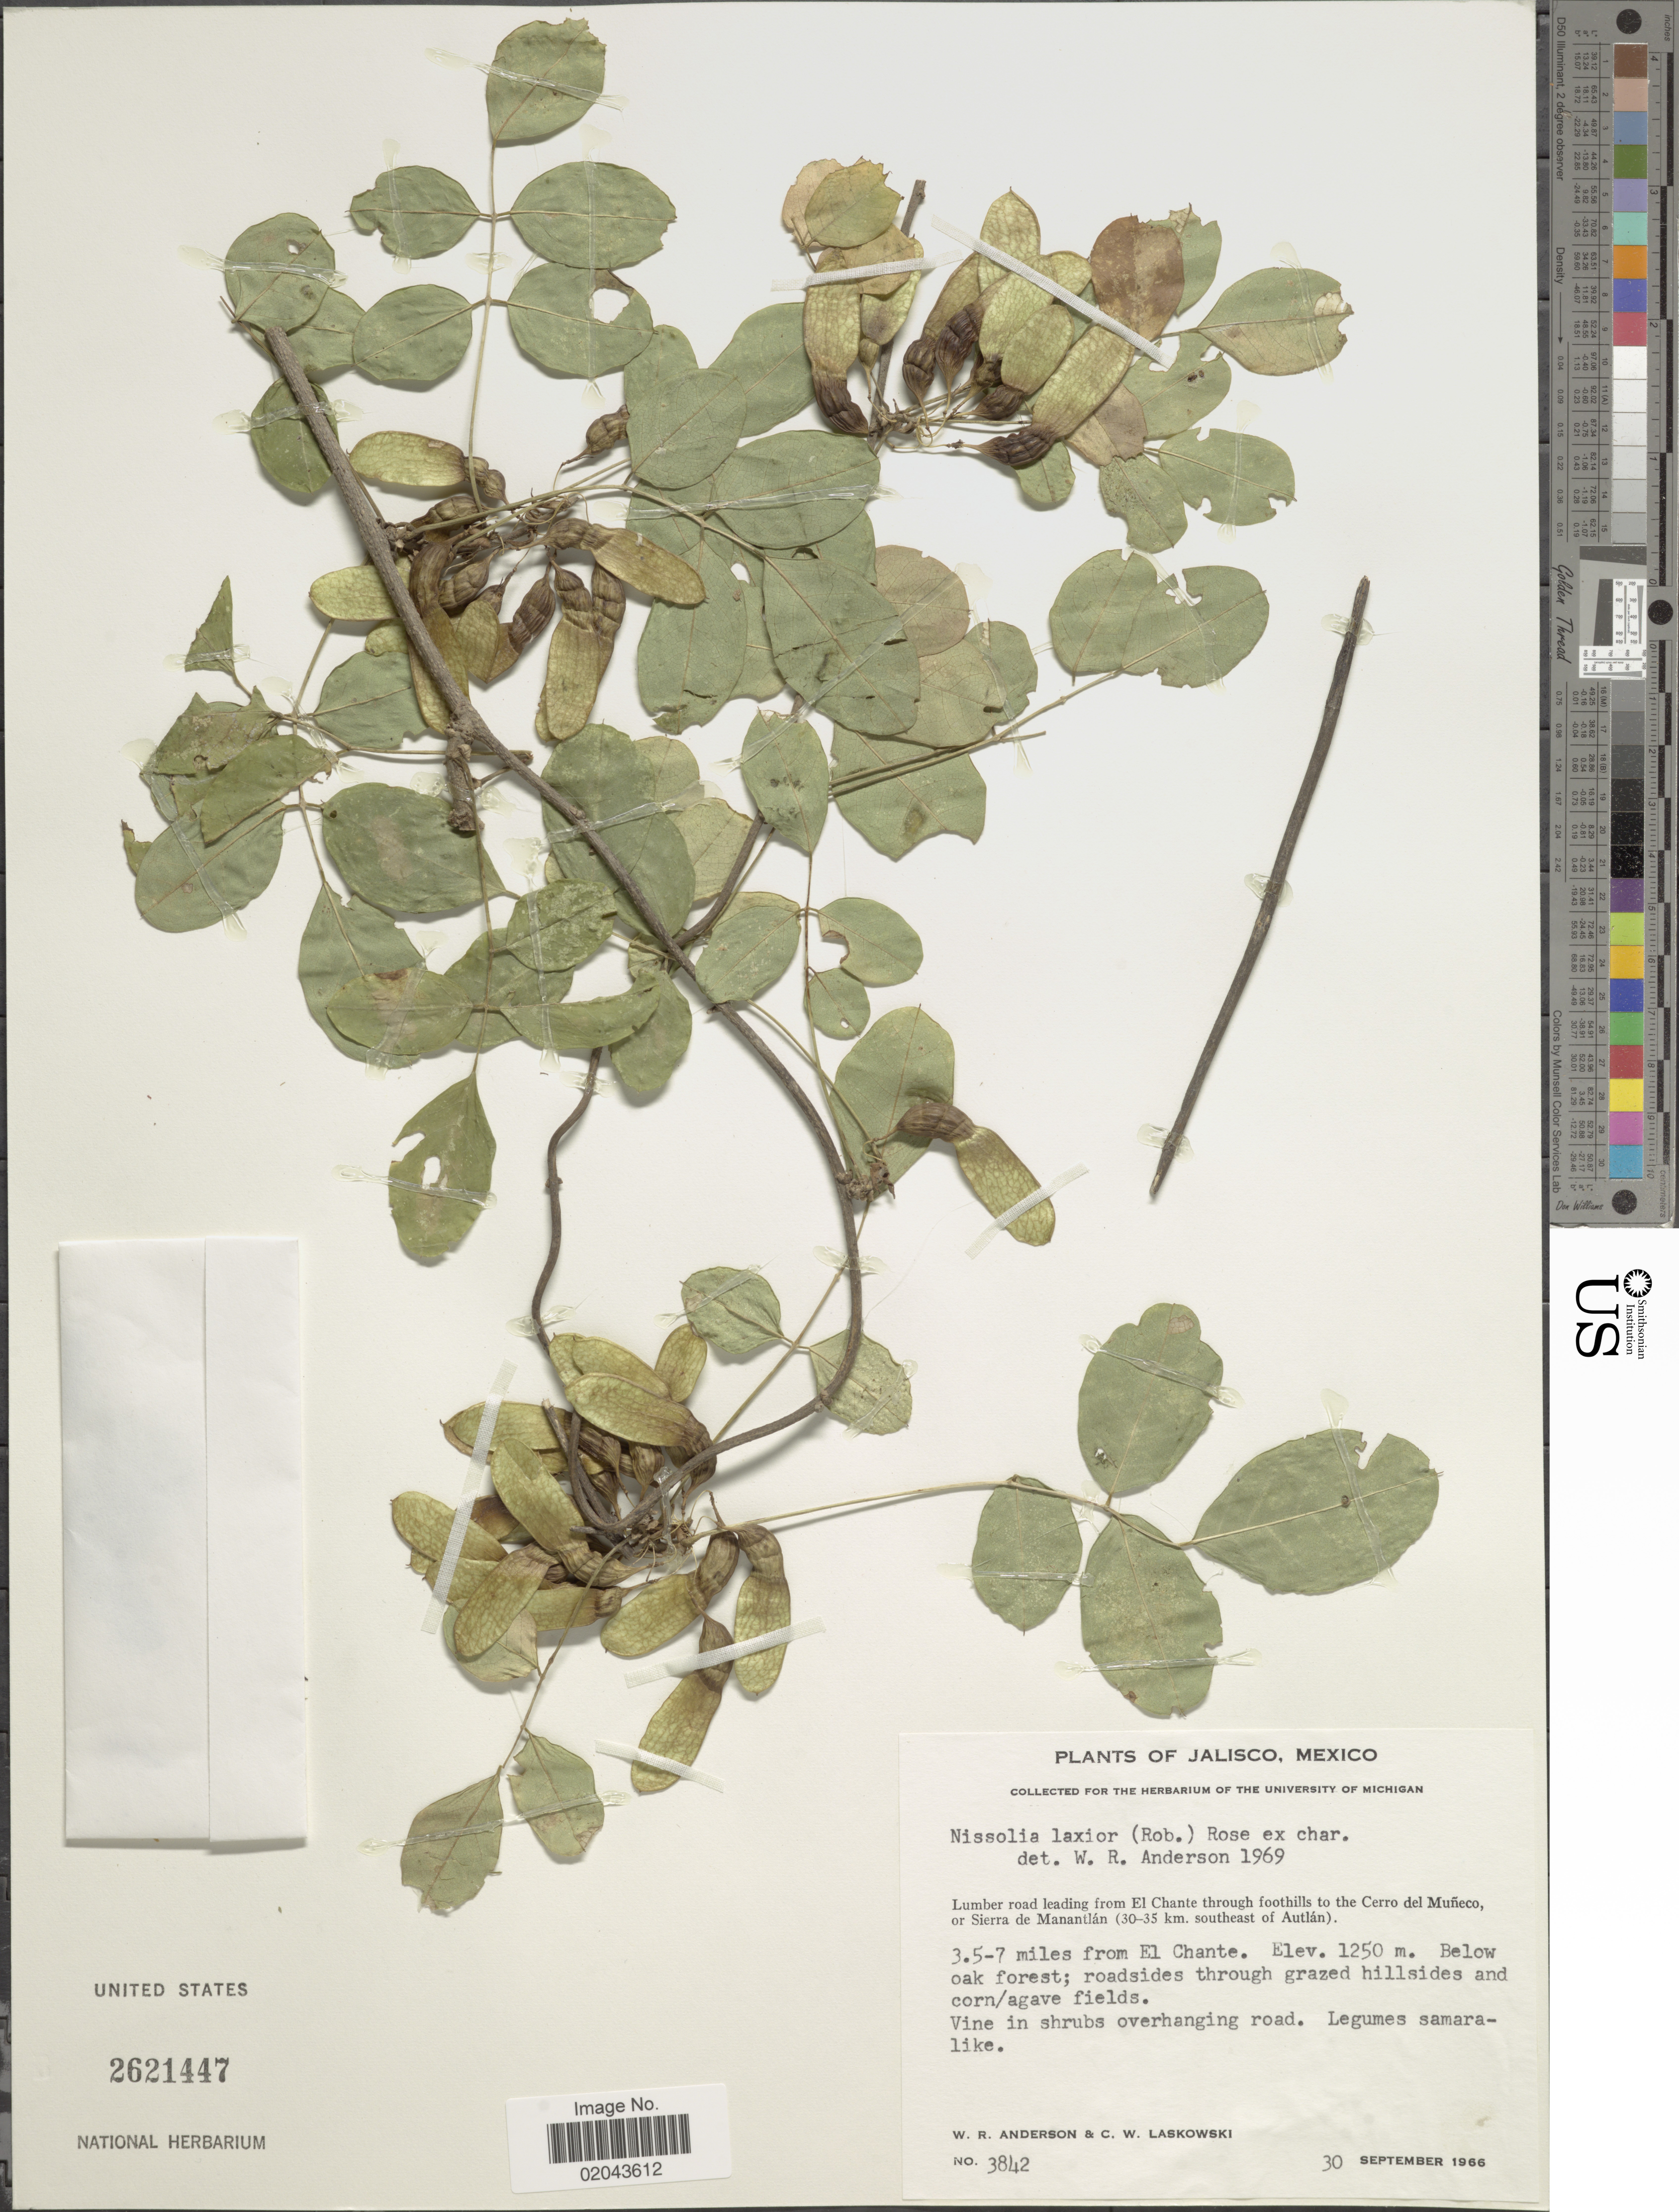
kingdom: Plantae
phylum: Tracheophyta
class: Magnoliopsida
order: Fabales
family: Fabaceae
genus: Nissolia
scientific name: Nissolia laxior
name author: (B.L. Rob.) Rose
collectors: W. Anderson & C. Laskowski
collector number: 3842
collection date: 1966-09-30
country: Mexico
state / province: Jalisco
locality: Lumber road leading from El Chante through foothills to the Cerro del Muneco, or Sierra de Manantlan (30-35 km. southeast of Autlan), 3.5-7 miles from El Chante, below oak forest; roadsides through grazed hillsides and corn/agave fiedls.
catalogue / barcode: US 2621447